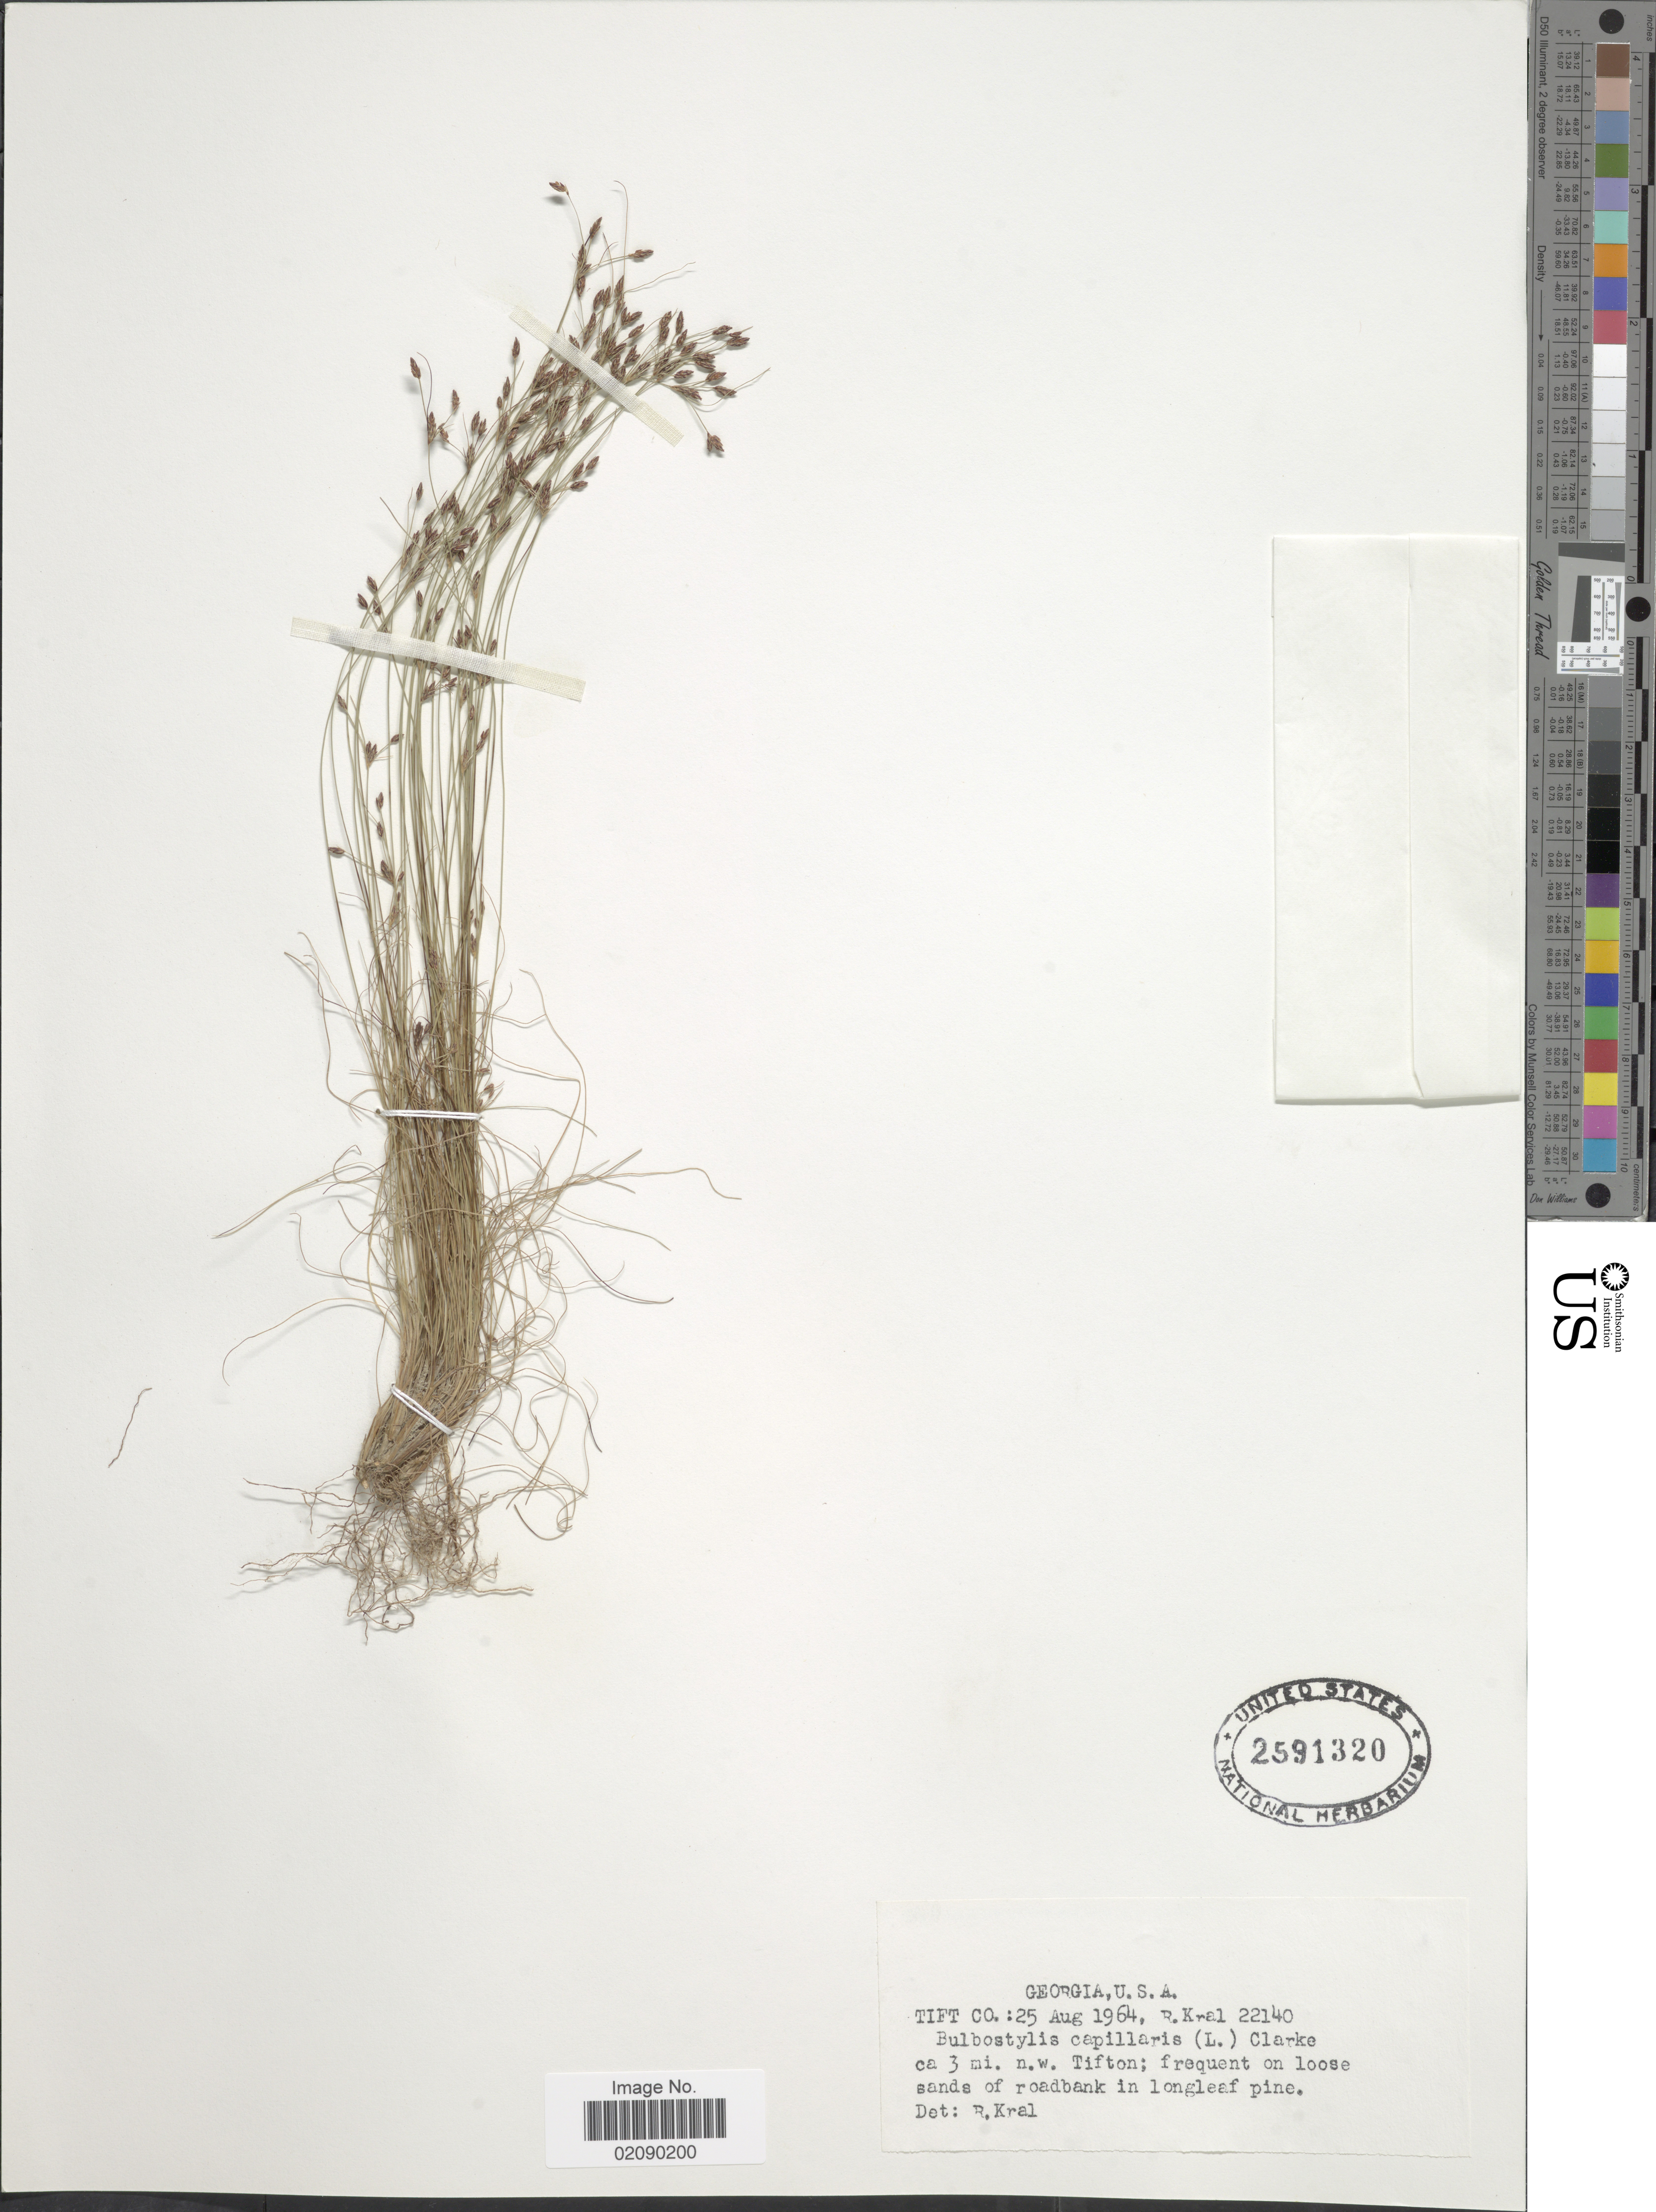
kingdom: Plantae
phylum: Tracheophyta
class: Liliopsida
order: Poales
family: Cyperaceae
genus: Bulbostylis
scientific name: Bulbostylis capillaris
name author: (L.) Kunth ex C.B. Clarke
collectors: R. Kral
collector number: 22140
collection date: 1964-08-25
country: United States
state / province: Georgia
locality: Tift Co. ca 3 mi. n.w. Tifton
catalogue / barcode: US 2591320